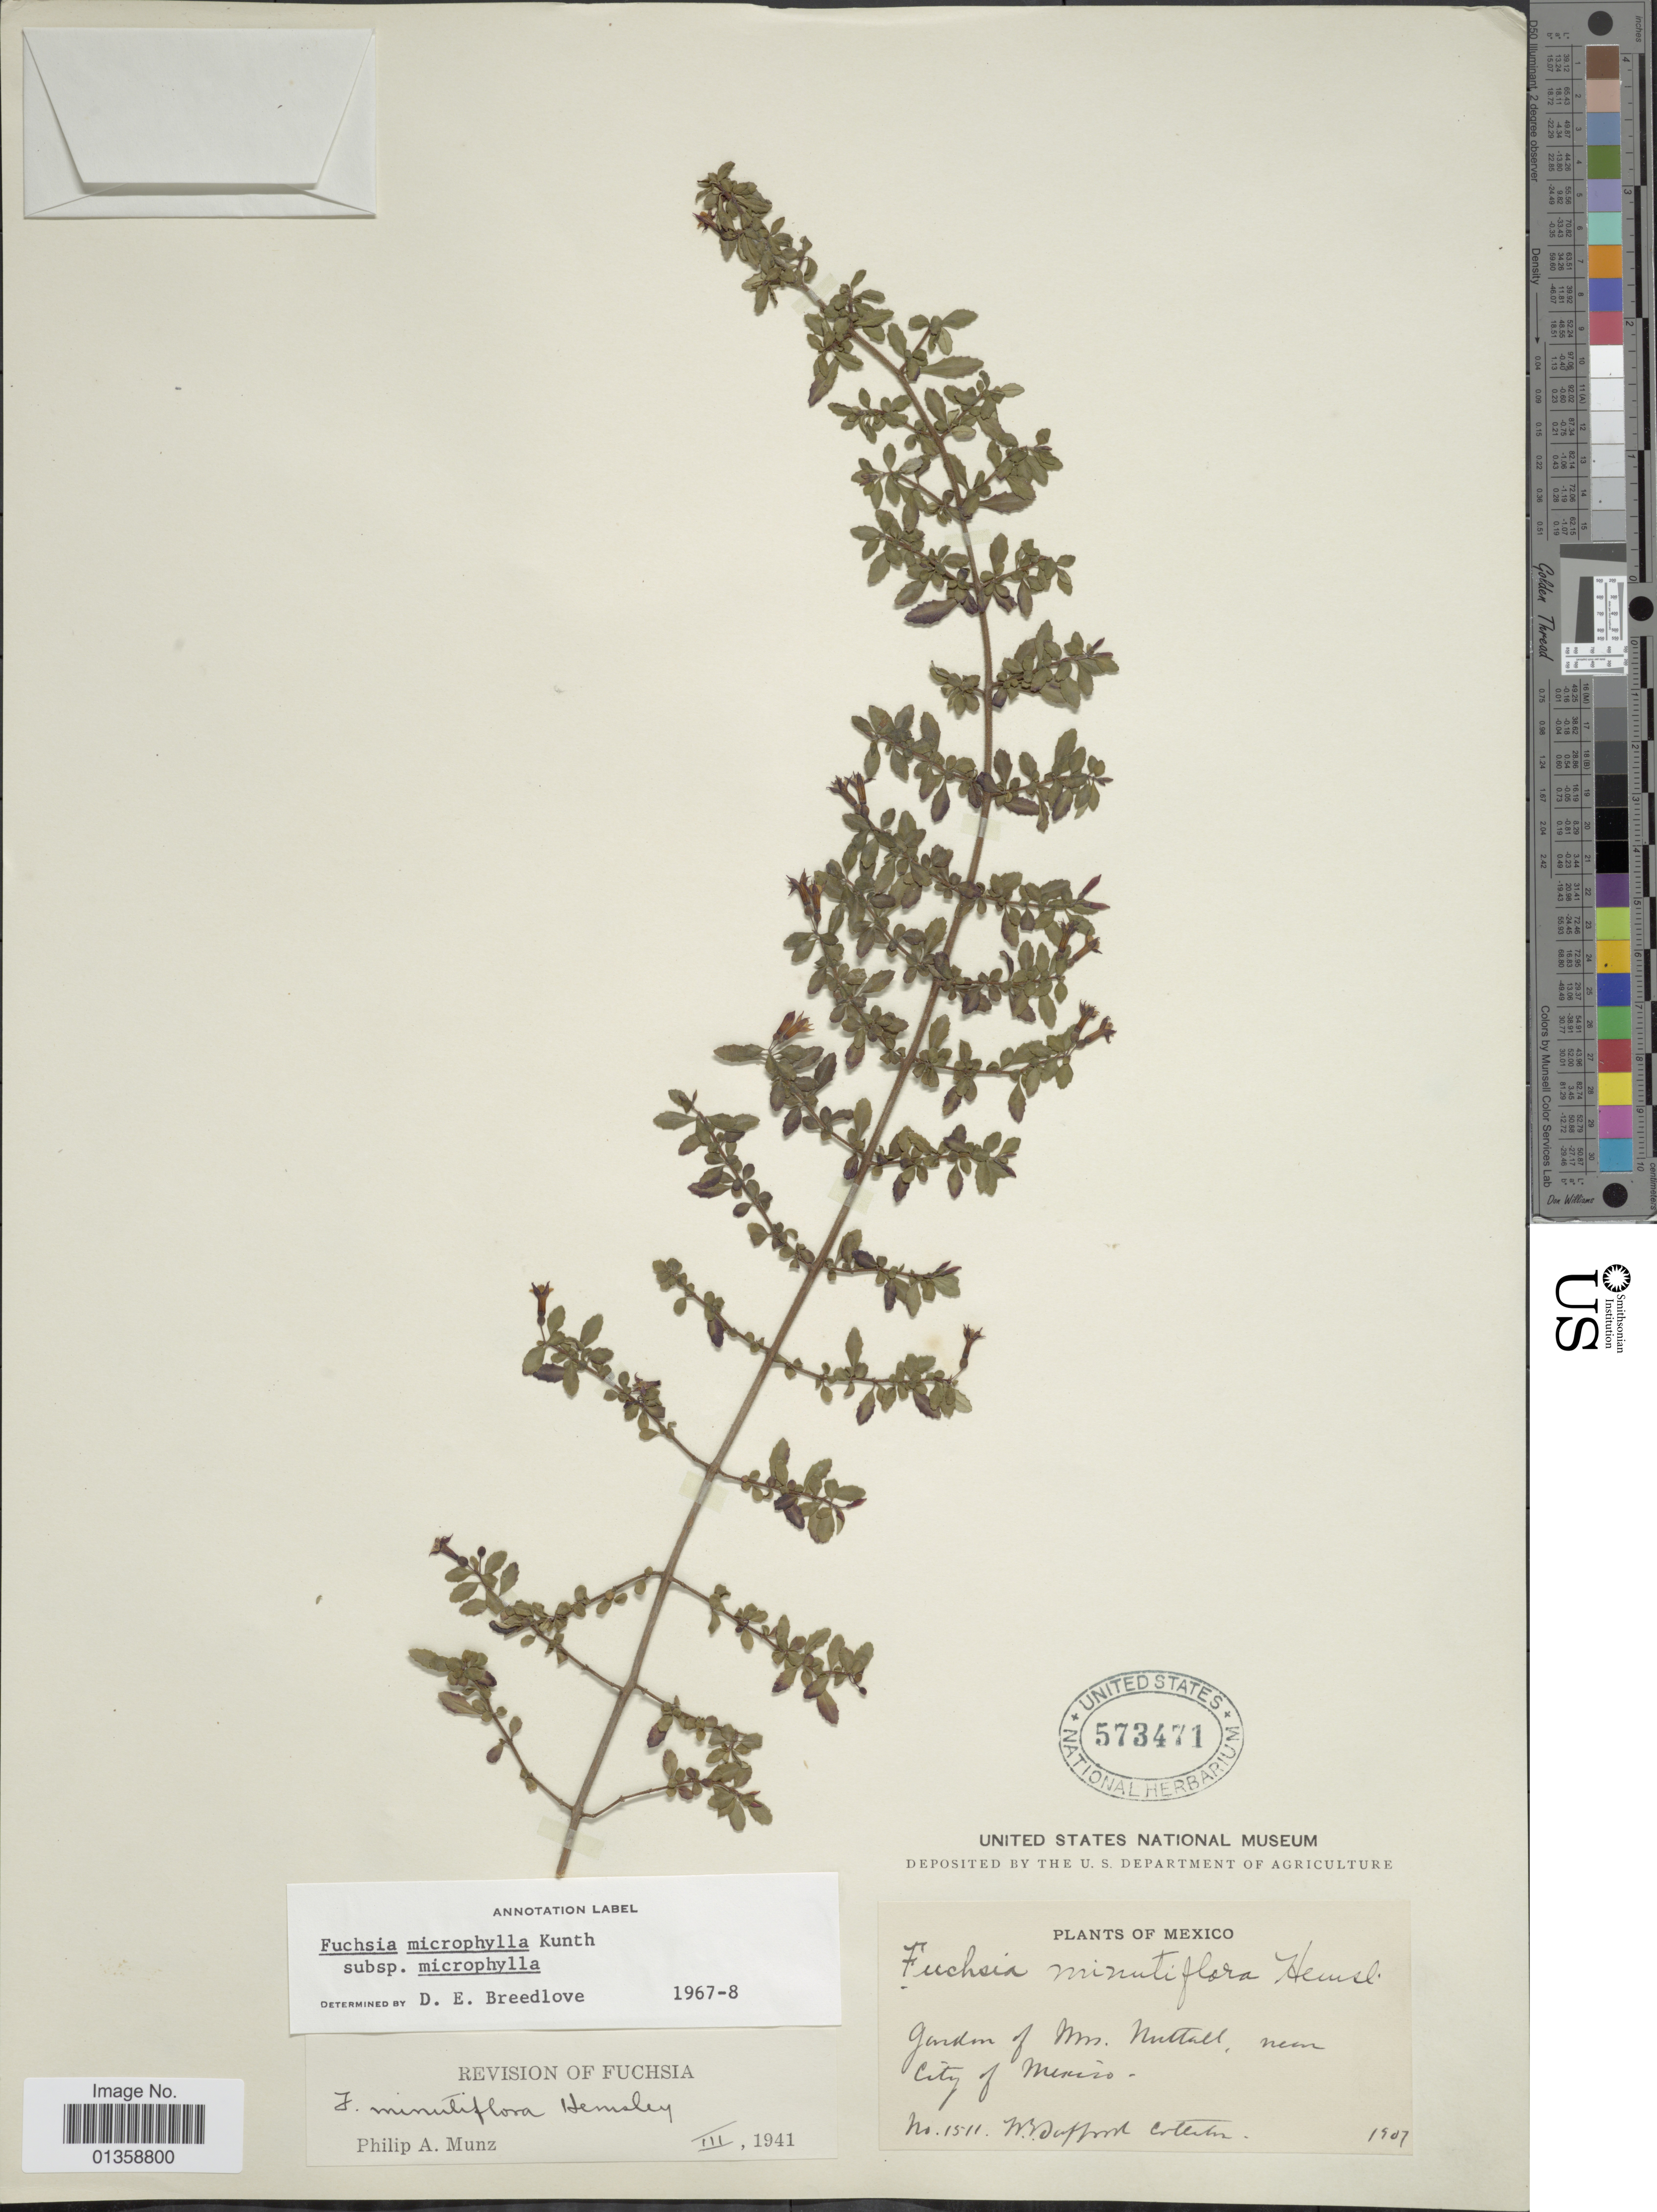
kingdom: Plantae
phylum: Tracheophyta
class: Magnoliopsida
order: Myrtales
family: Onagraceae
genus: Fuchsia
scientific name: Fuchsia microphylla subsp. microphylla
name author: Kunth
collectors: W. E. Safford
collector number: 1511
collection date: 1907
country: Mexico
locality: Garden of Mrs. Nuttall, near City of Mexico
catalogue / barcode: US 573471